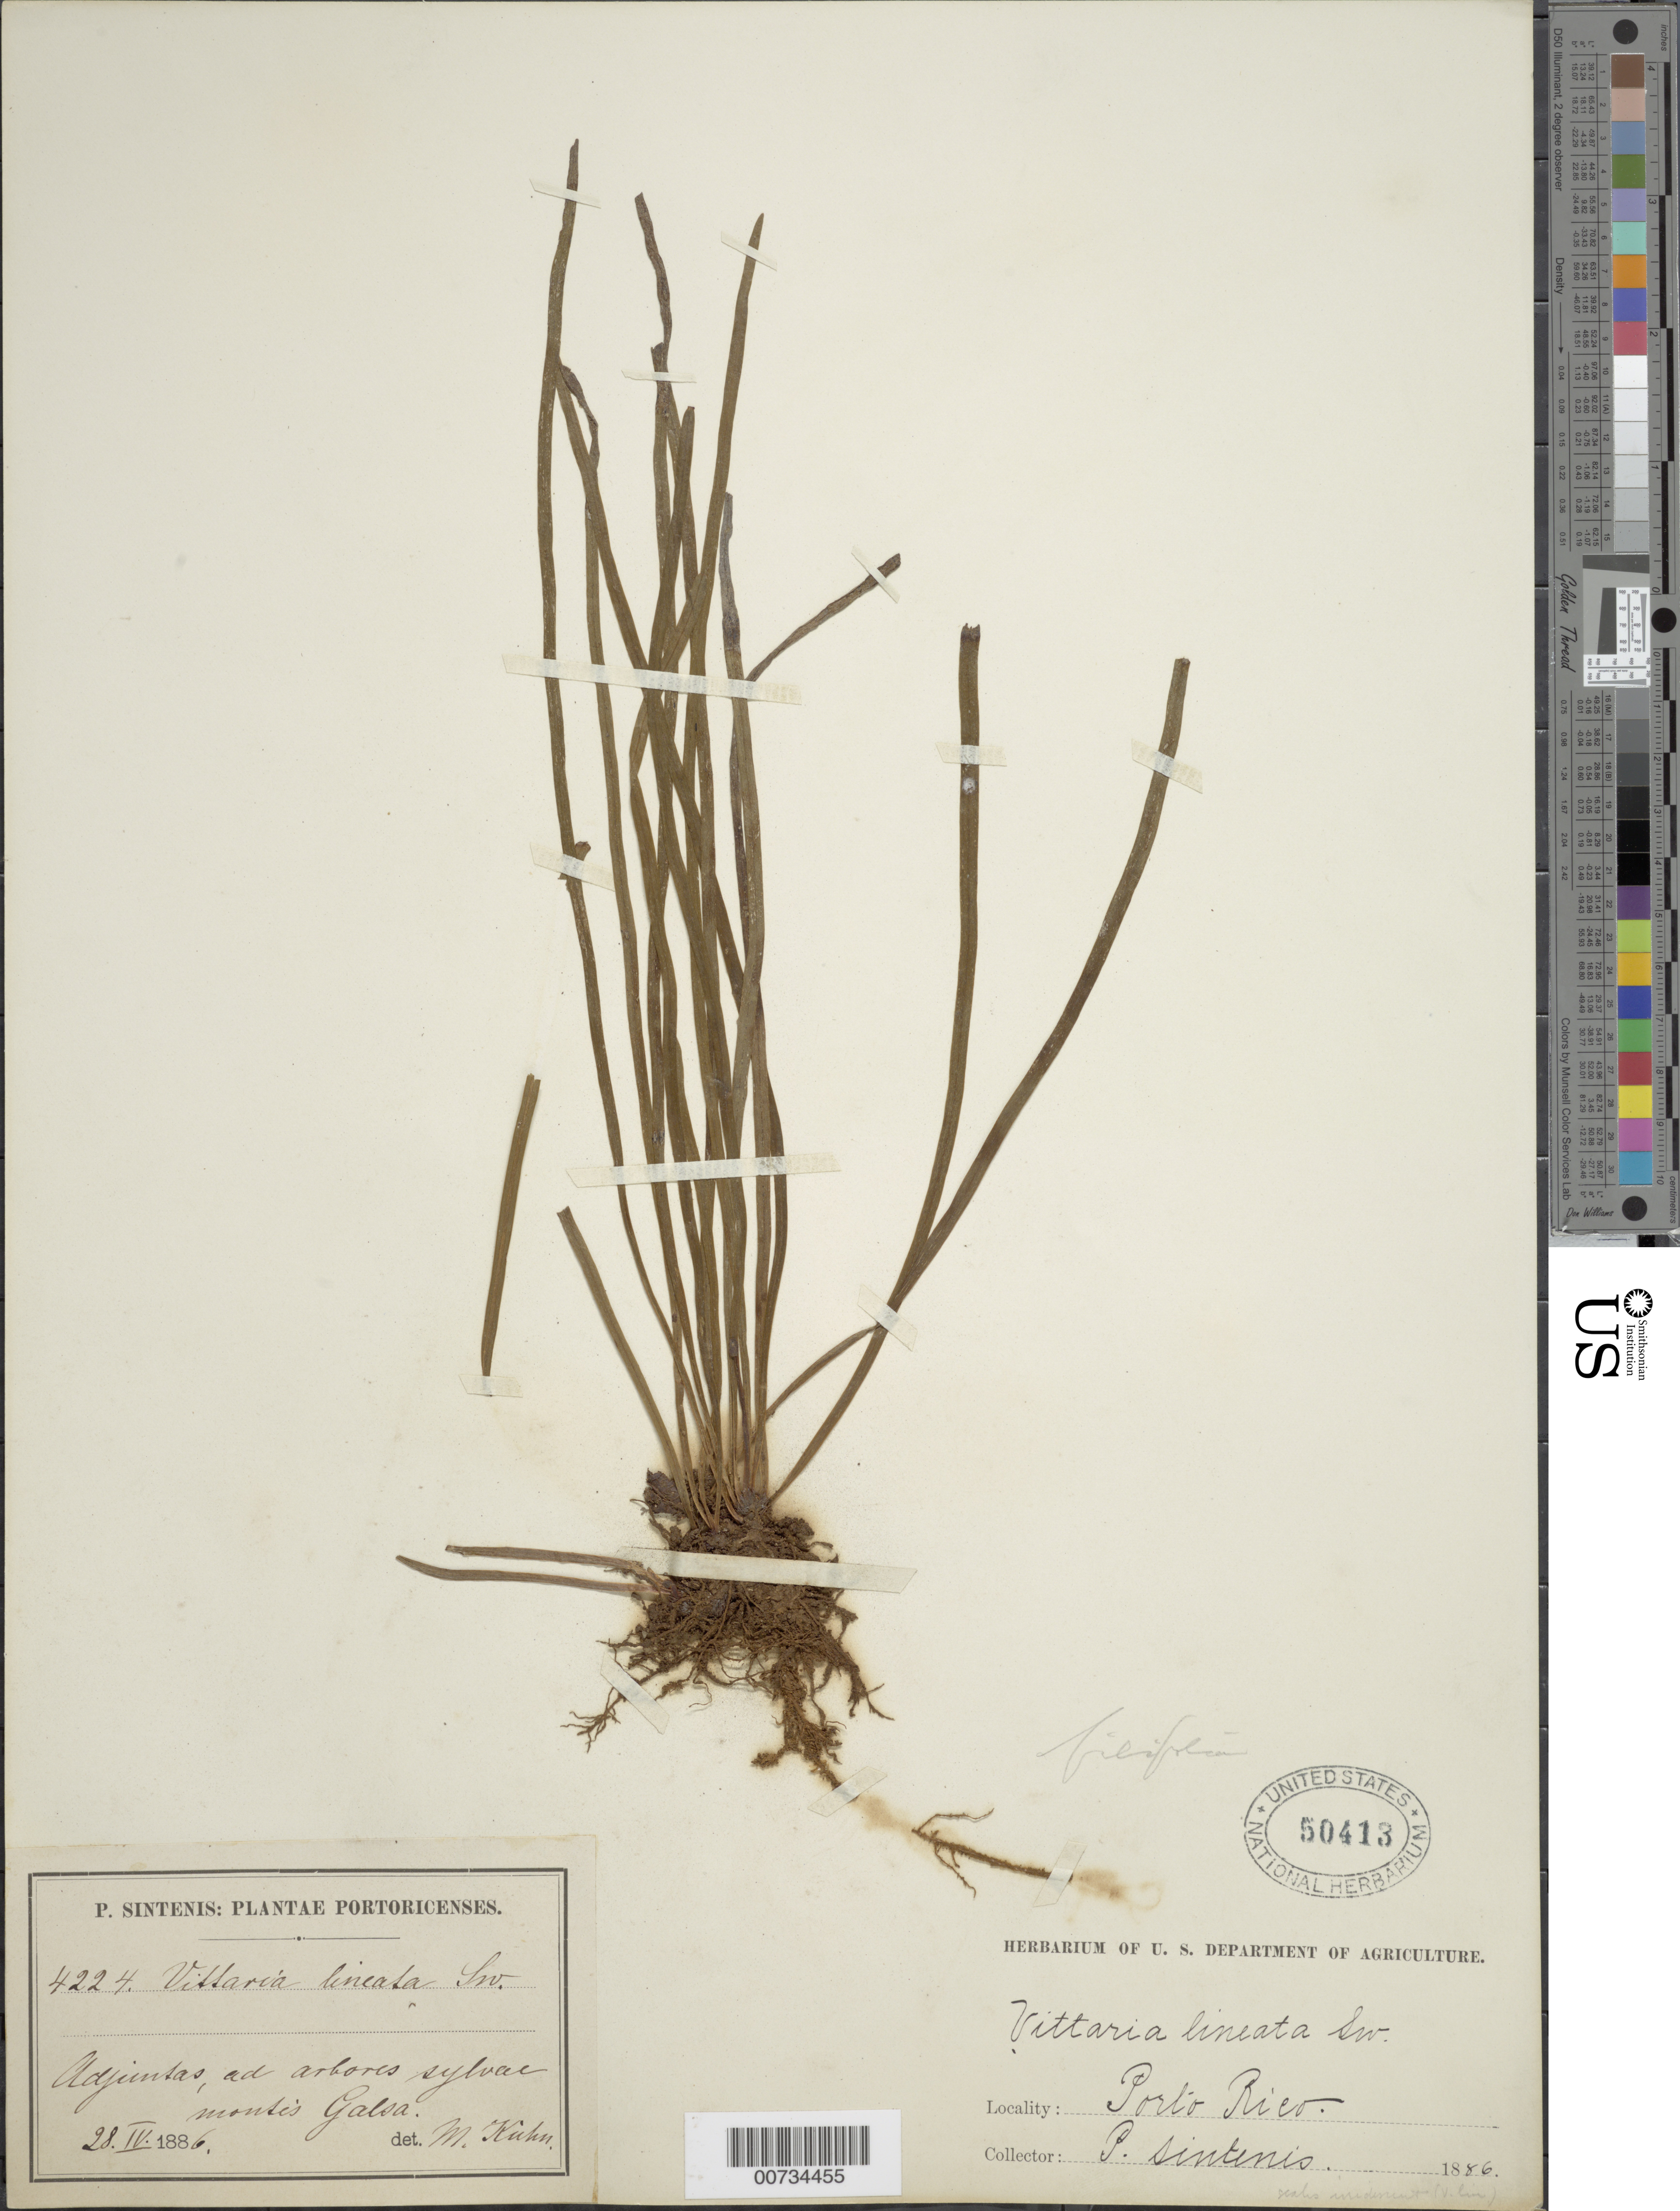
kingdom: Plantae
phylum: Tracheophyta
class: Polypodiopsida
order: Polypodiales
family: Pteridaceae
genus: Vittaria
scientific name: Vittaria lineata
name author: (L.) Sm.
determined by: Kuhn, D. M.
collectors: P. Sintenis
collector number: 4224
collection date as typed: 28 Apr 1886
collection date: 1886-04-28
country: Puerto Rico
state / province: Adjuntas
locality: Adjuntas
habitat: Ad arbores sylvae montis Galsa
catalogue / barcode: US 50413